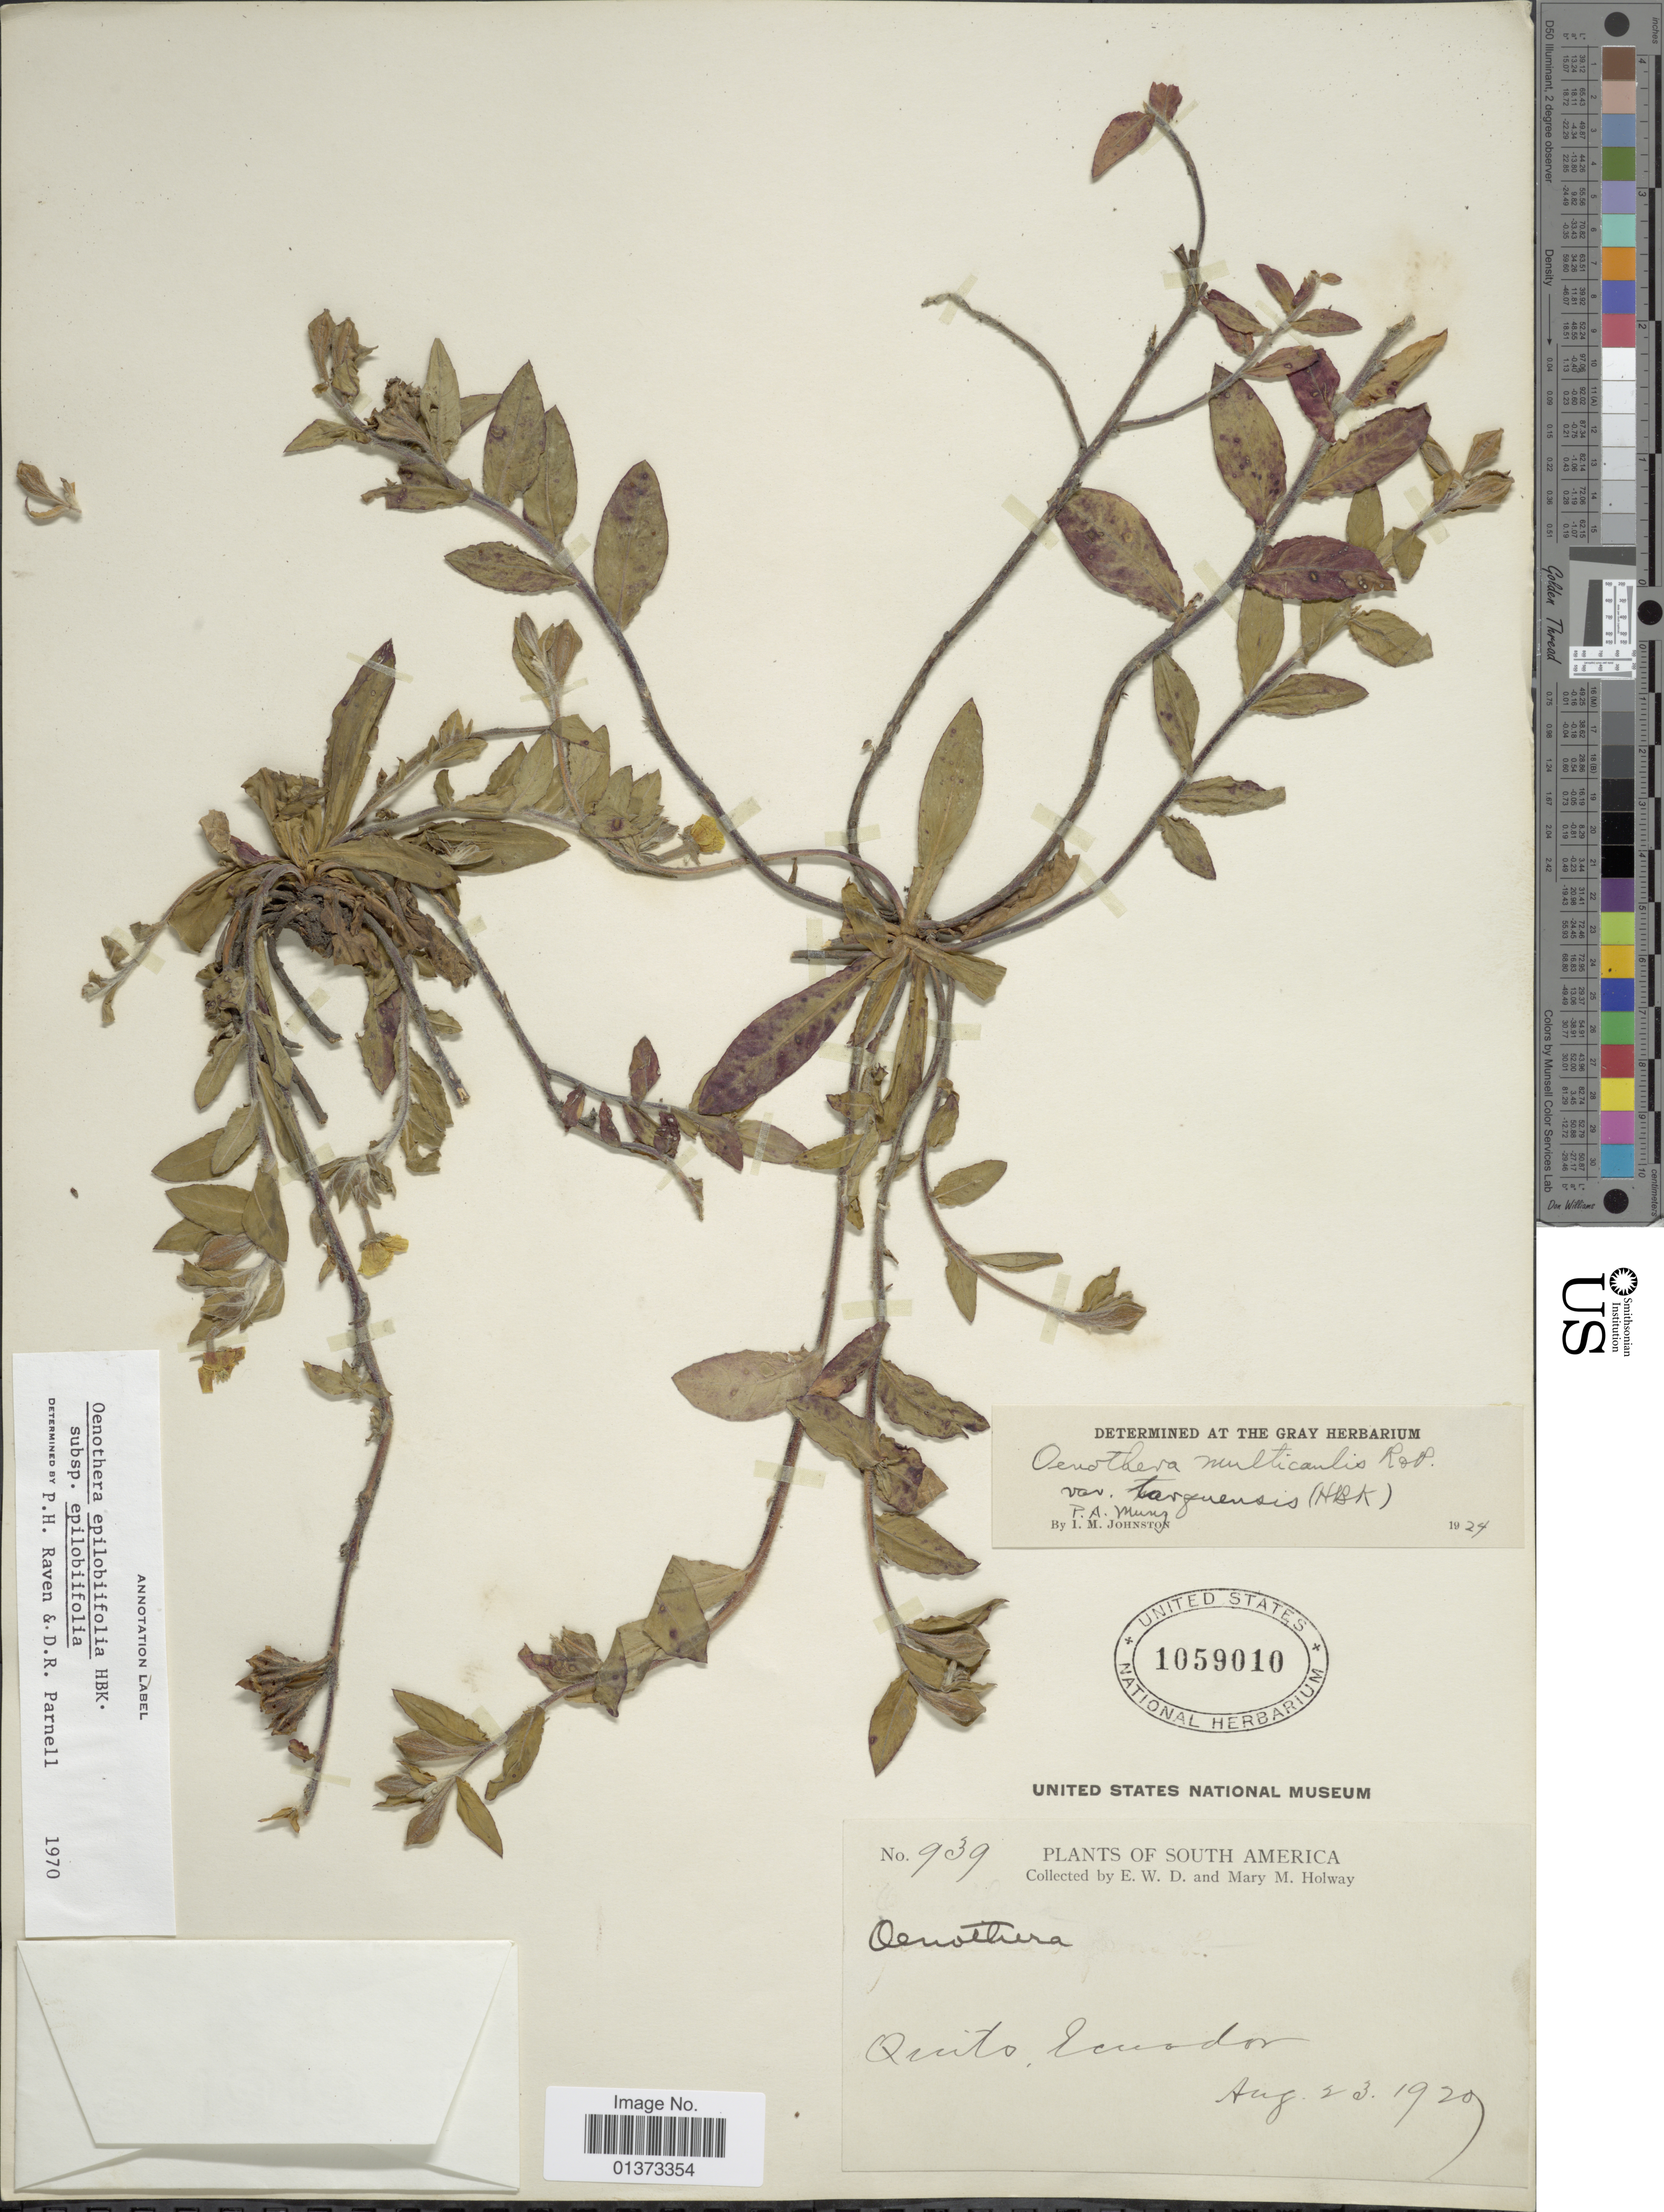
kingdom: Plantae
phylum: Tracheophyta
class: Magnoliopsida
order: Myrtales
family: Onagraceae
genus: Oenothera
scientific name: Oenothera epilobiifolia subsp. epilobiifolia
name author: Kunth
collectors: E. W. D. Holway & M. M. Holway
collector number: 939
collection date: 1929-08-23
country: Ecuador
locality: Quito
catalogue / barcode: US 1059010